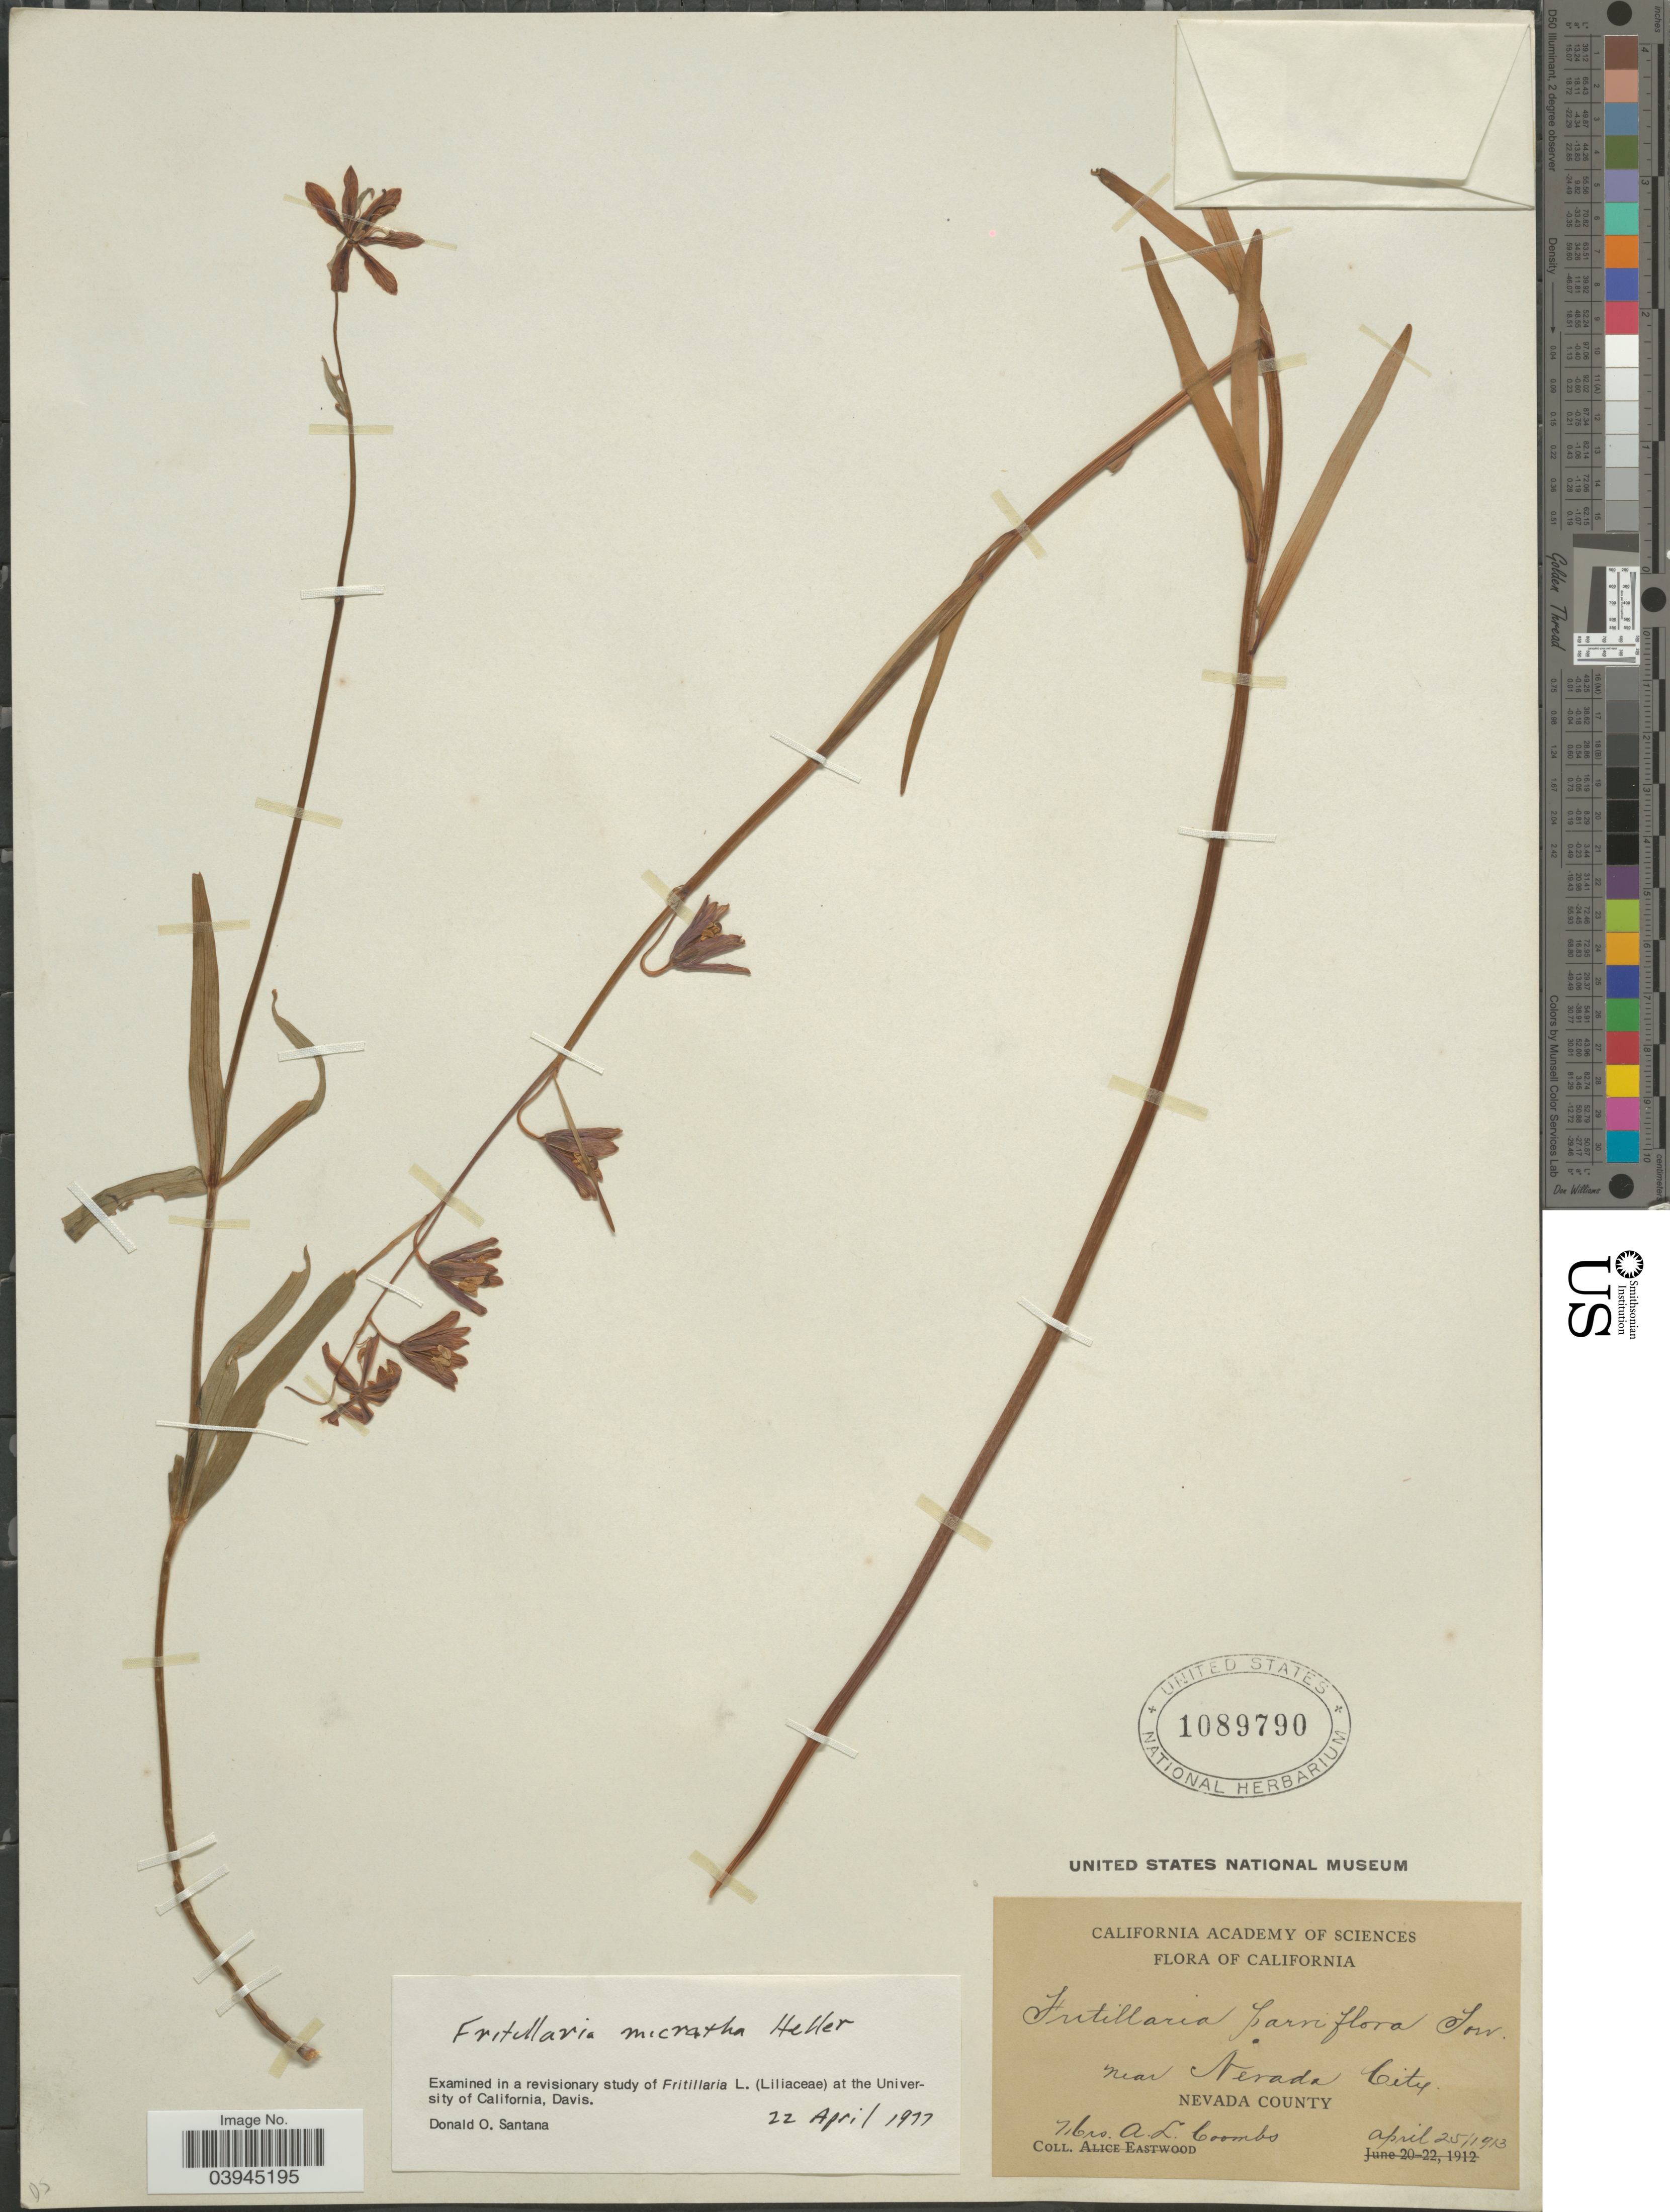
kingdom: Plantae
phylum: Tracheophyta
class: Liliopsida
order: Liliales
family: Liliaceae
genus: Fritillaria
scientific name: Fritillaria micrantha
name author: A. Heller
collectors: A. Coombs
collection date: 1913-04-25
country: United States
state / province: California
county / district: Nevada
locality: Near Nevada City. Nevada County.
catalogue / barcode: US 1089790